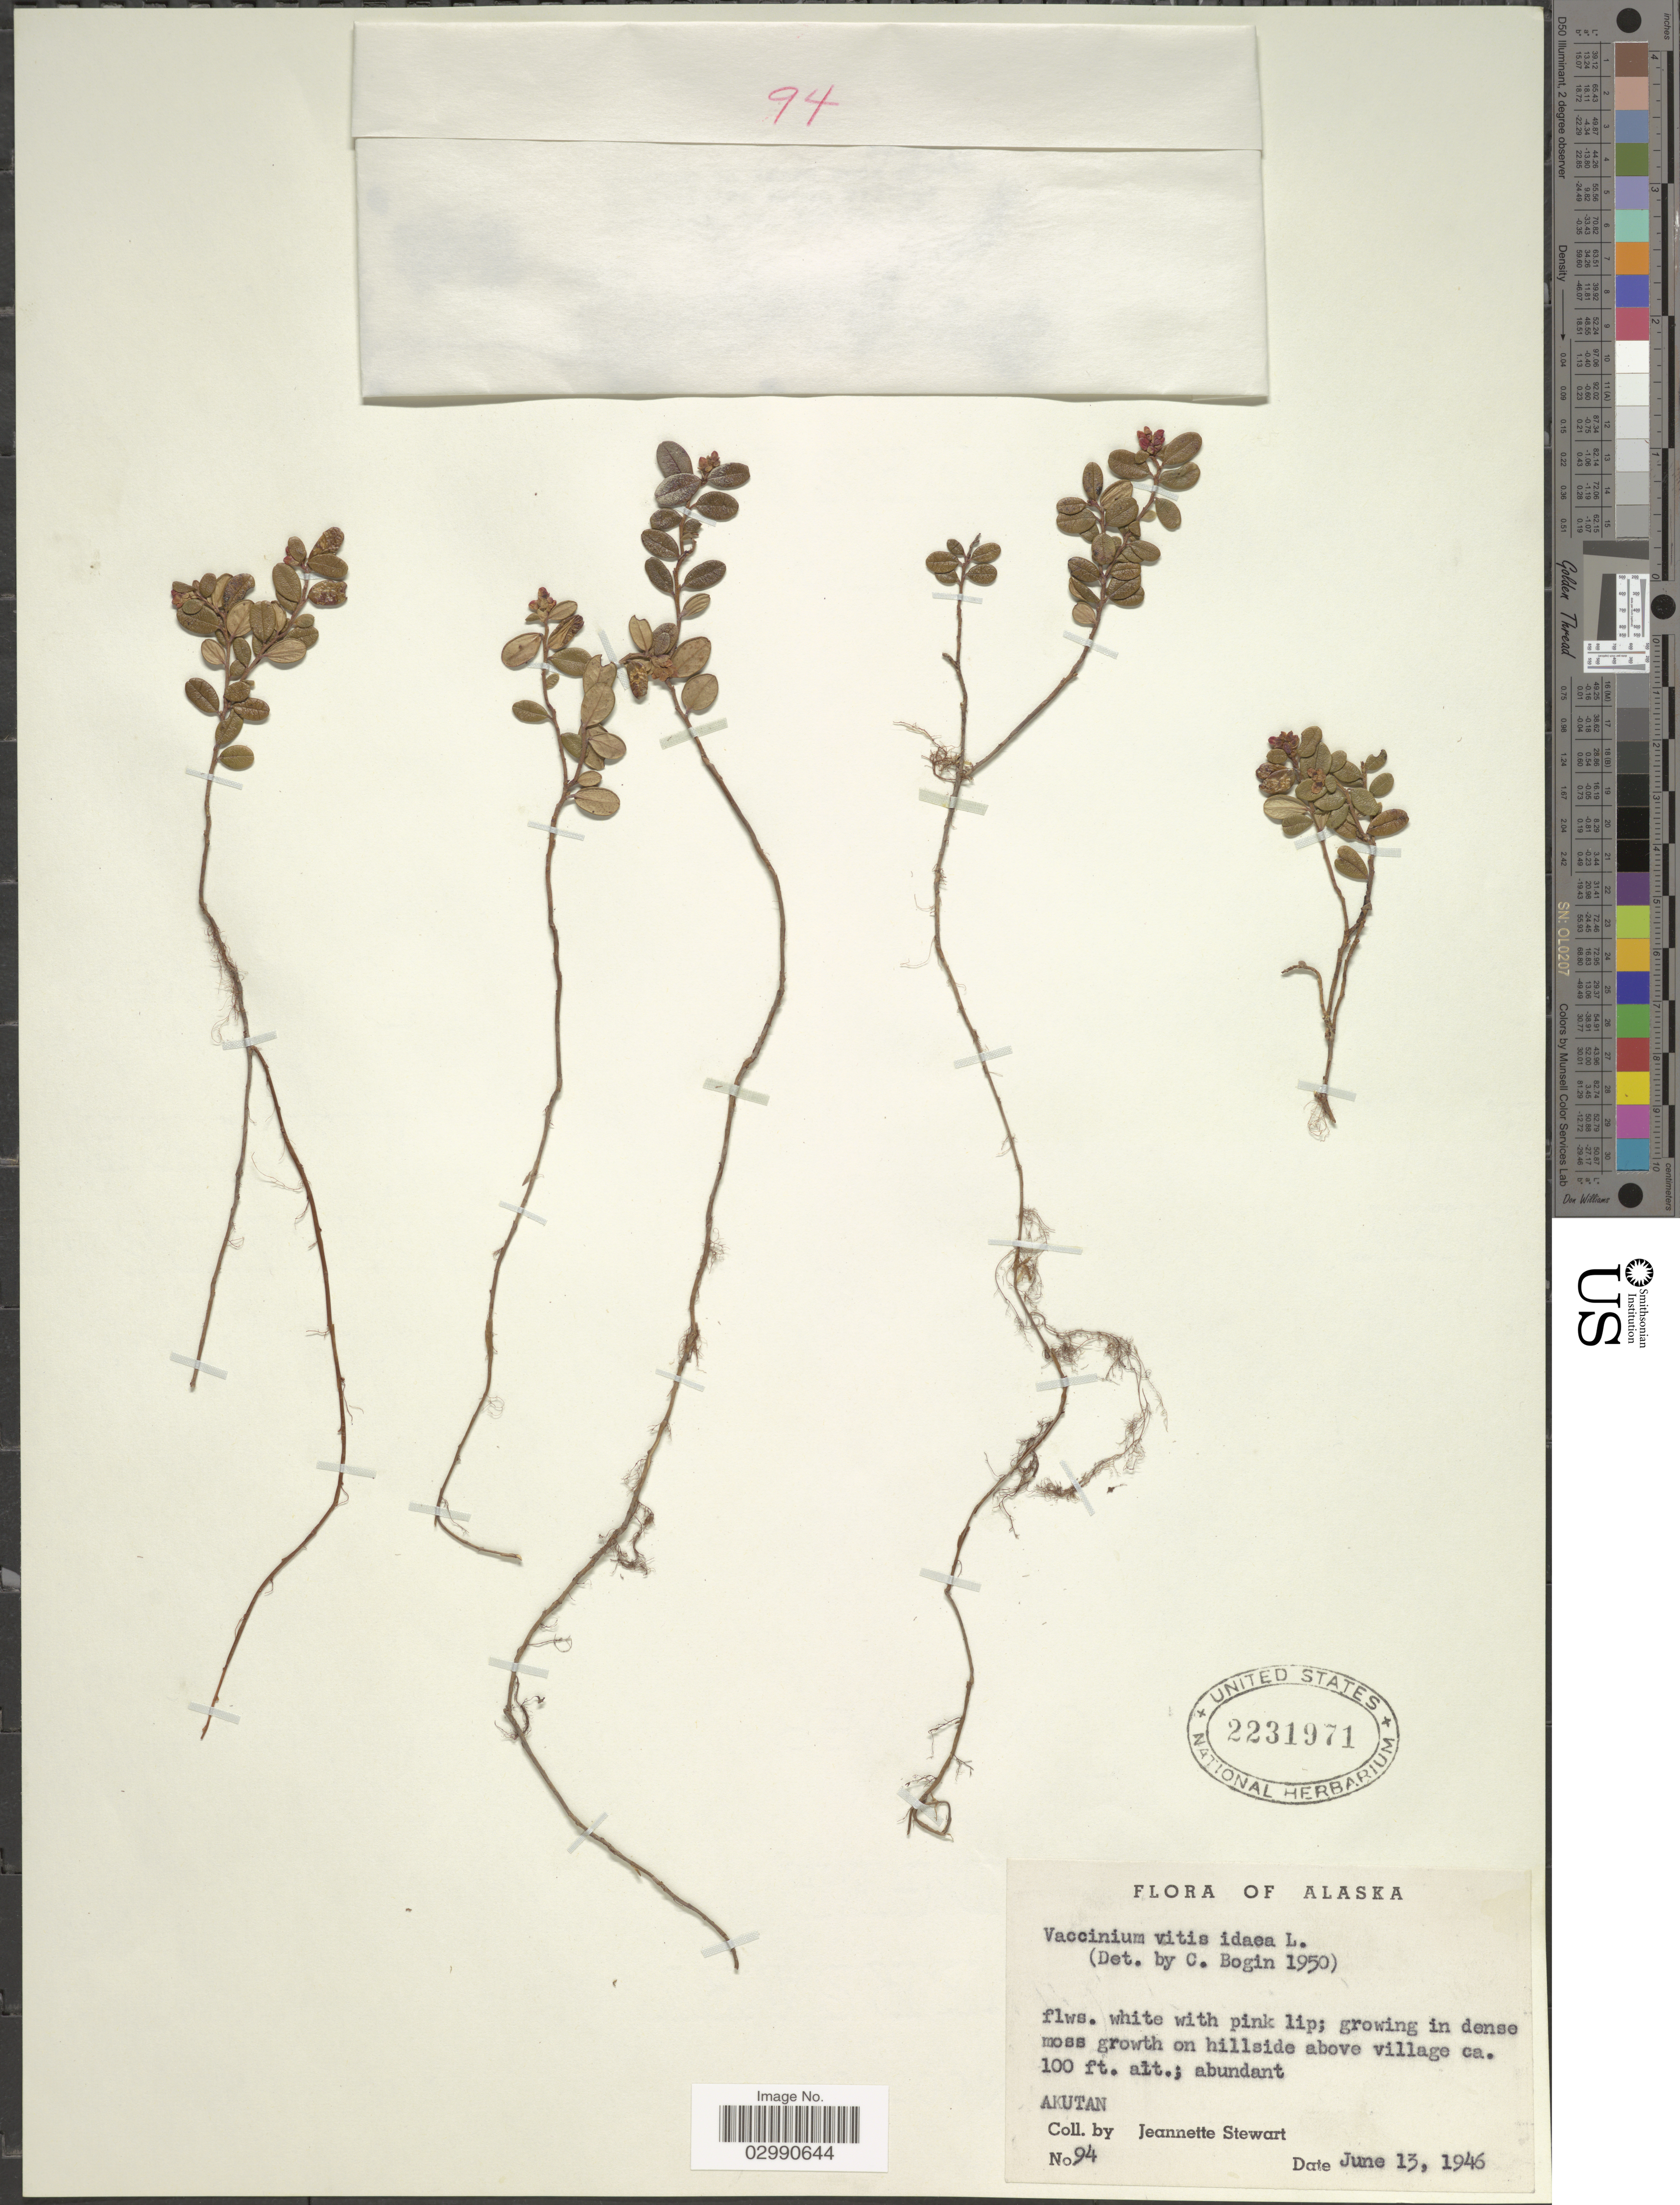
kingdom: Plantae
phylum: Tracheophyta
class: Magnoliopsida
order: Ericales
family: Ericaceae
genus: Vaccinium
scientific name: Vaccinium vitis-idaea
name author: L.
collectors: J. Stewart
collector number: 94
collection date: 1946-06-13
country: United States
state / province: Alaska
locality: Akutan.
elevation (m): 30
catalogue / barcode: US 2231971